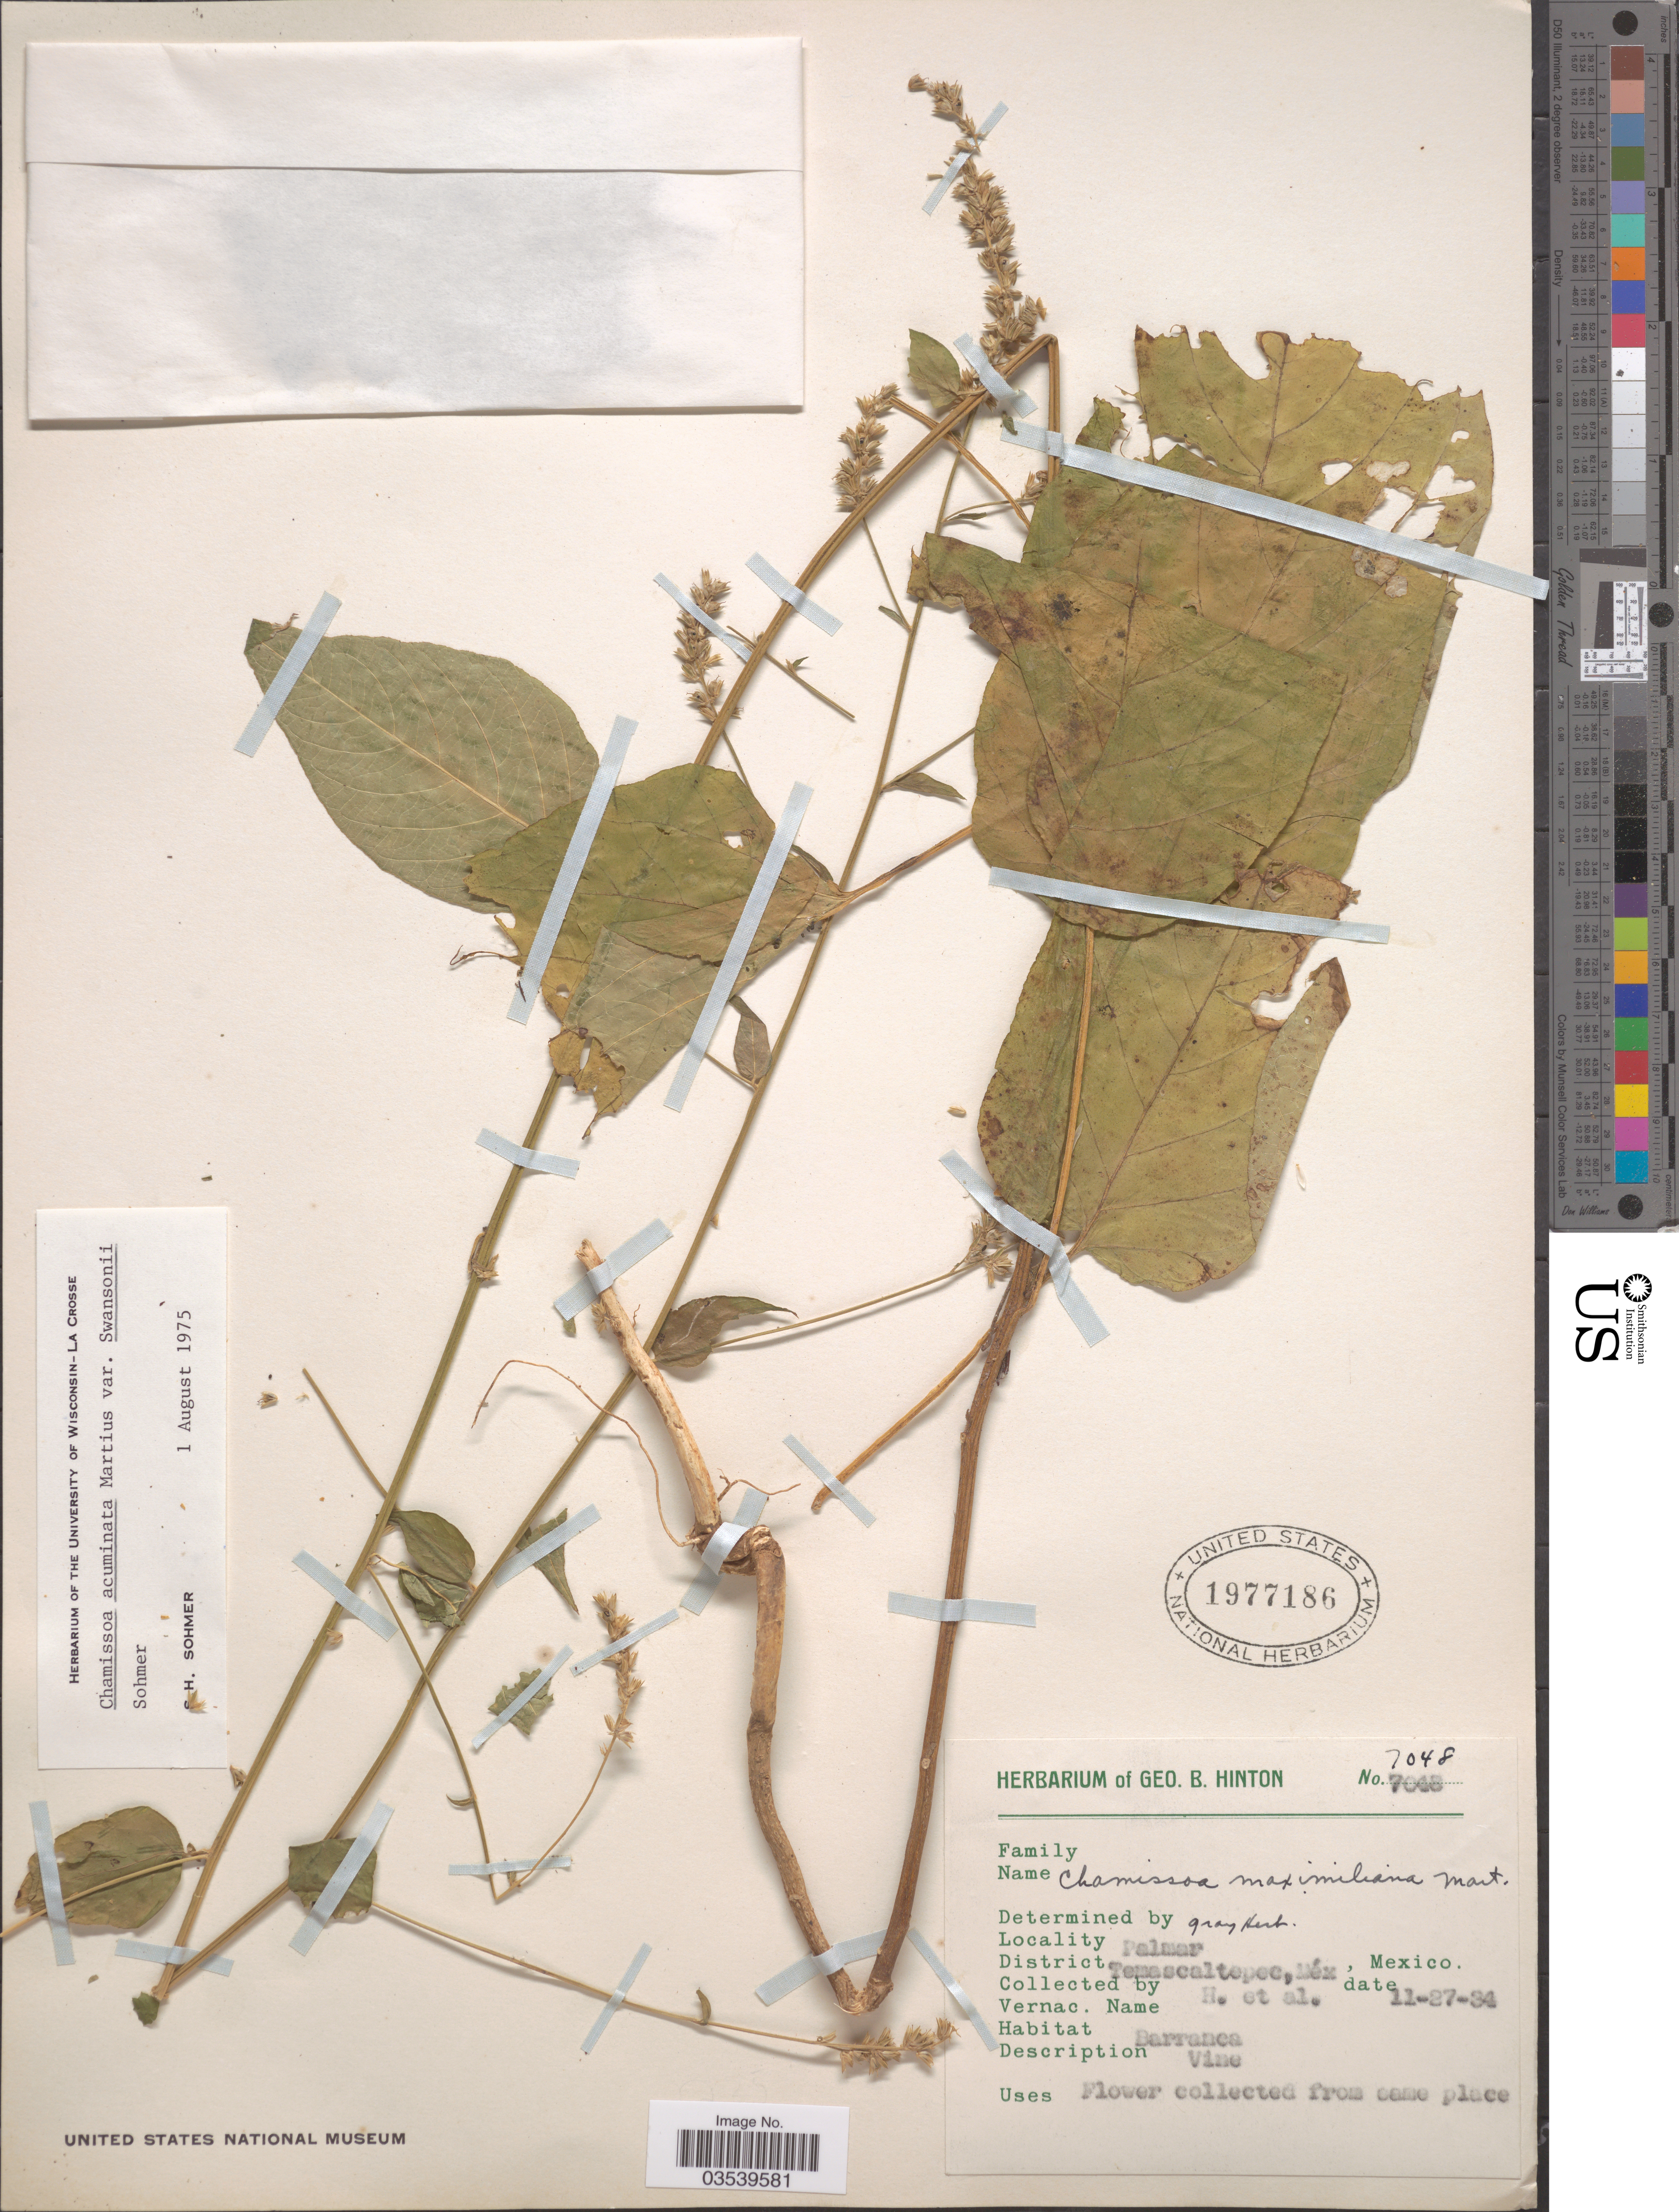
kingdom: Plantae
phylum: Tracheophyta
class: Magnoliopsida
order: Caryophyllales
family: Amaranthaceae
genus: Chamissoa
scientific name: Chamissoa acuminata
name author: Mart.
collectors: G. B. Hinton & et al.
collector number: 7048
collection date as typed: Transcribed d/m/y: 27/11/34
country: Mexico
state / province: México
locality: Palmar. District Temascaltepec.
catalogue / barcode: US 1977186